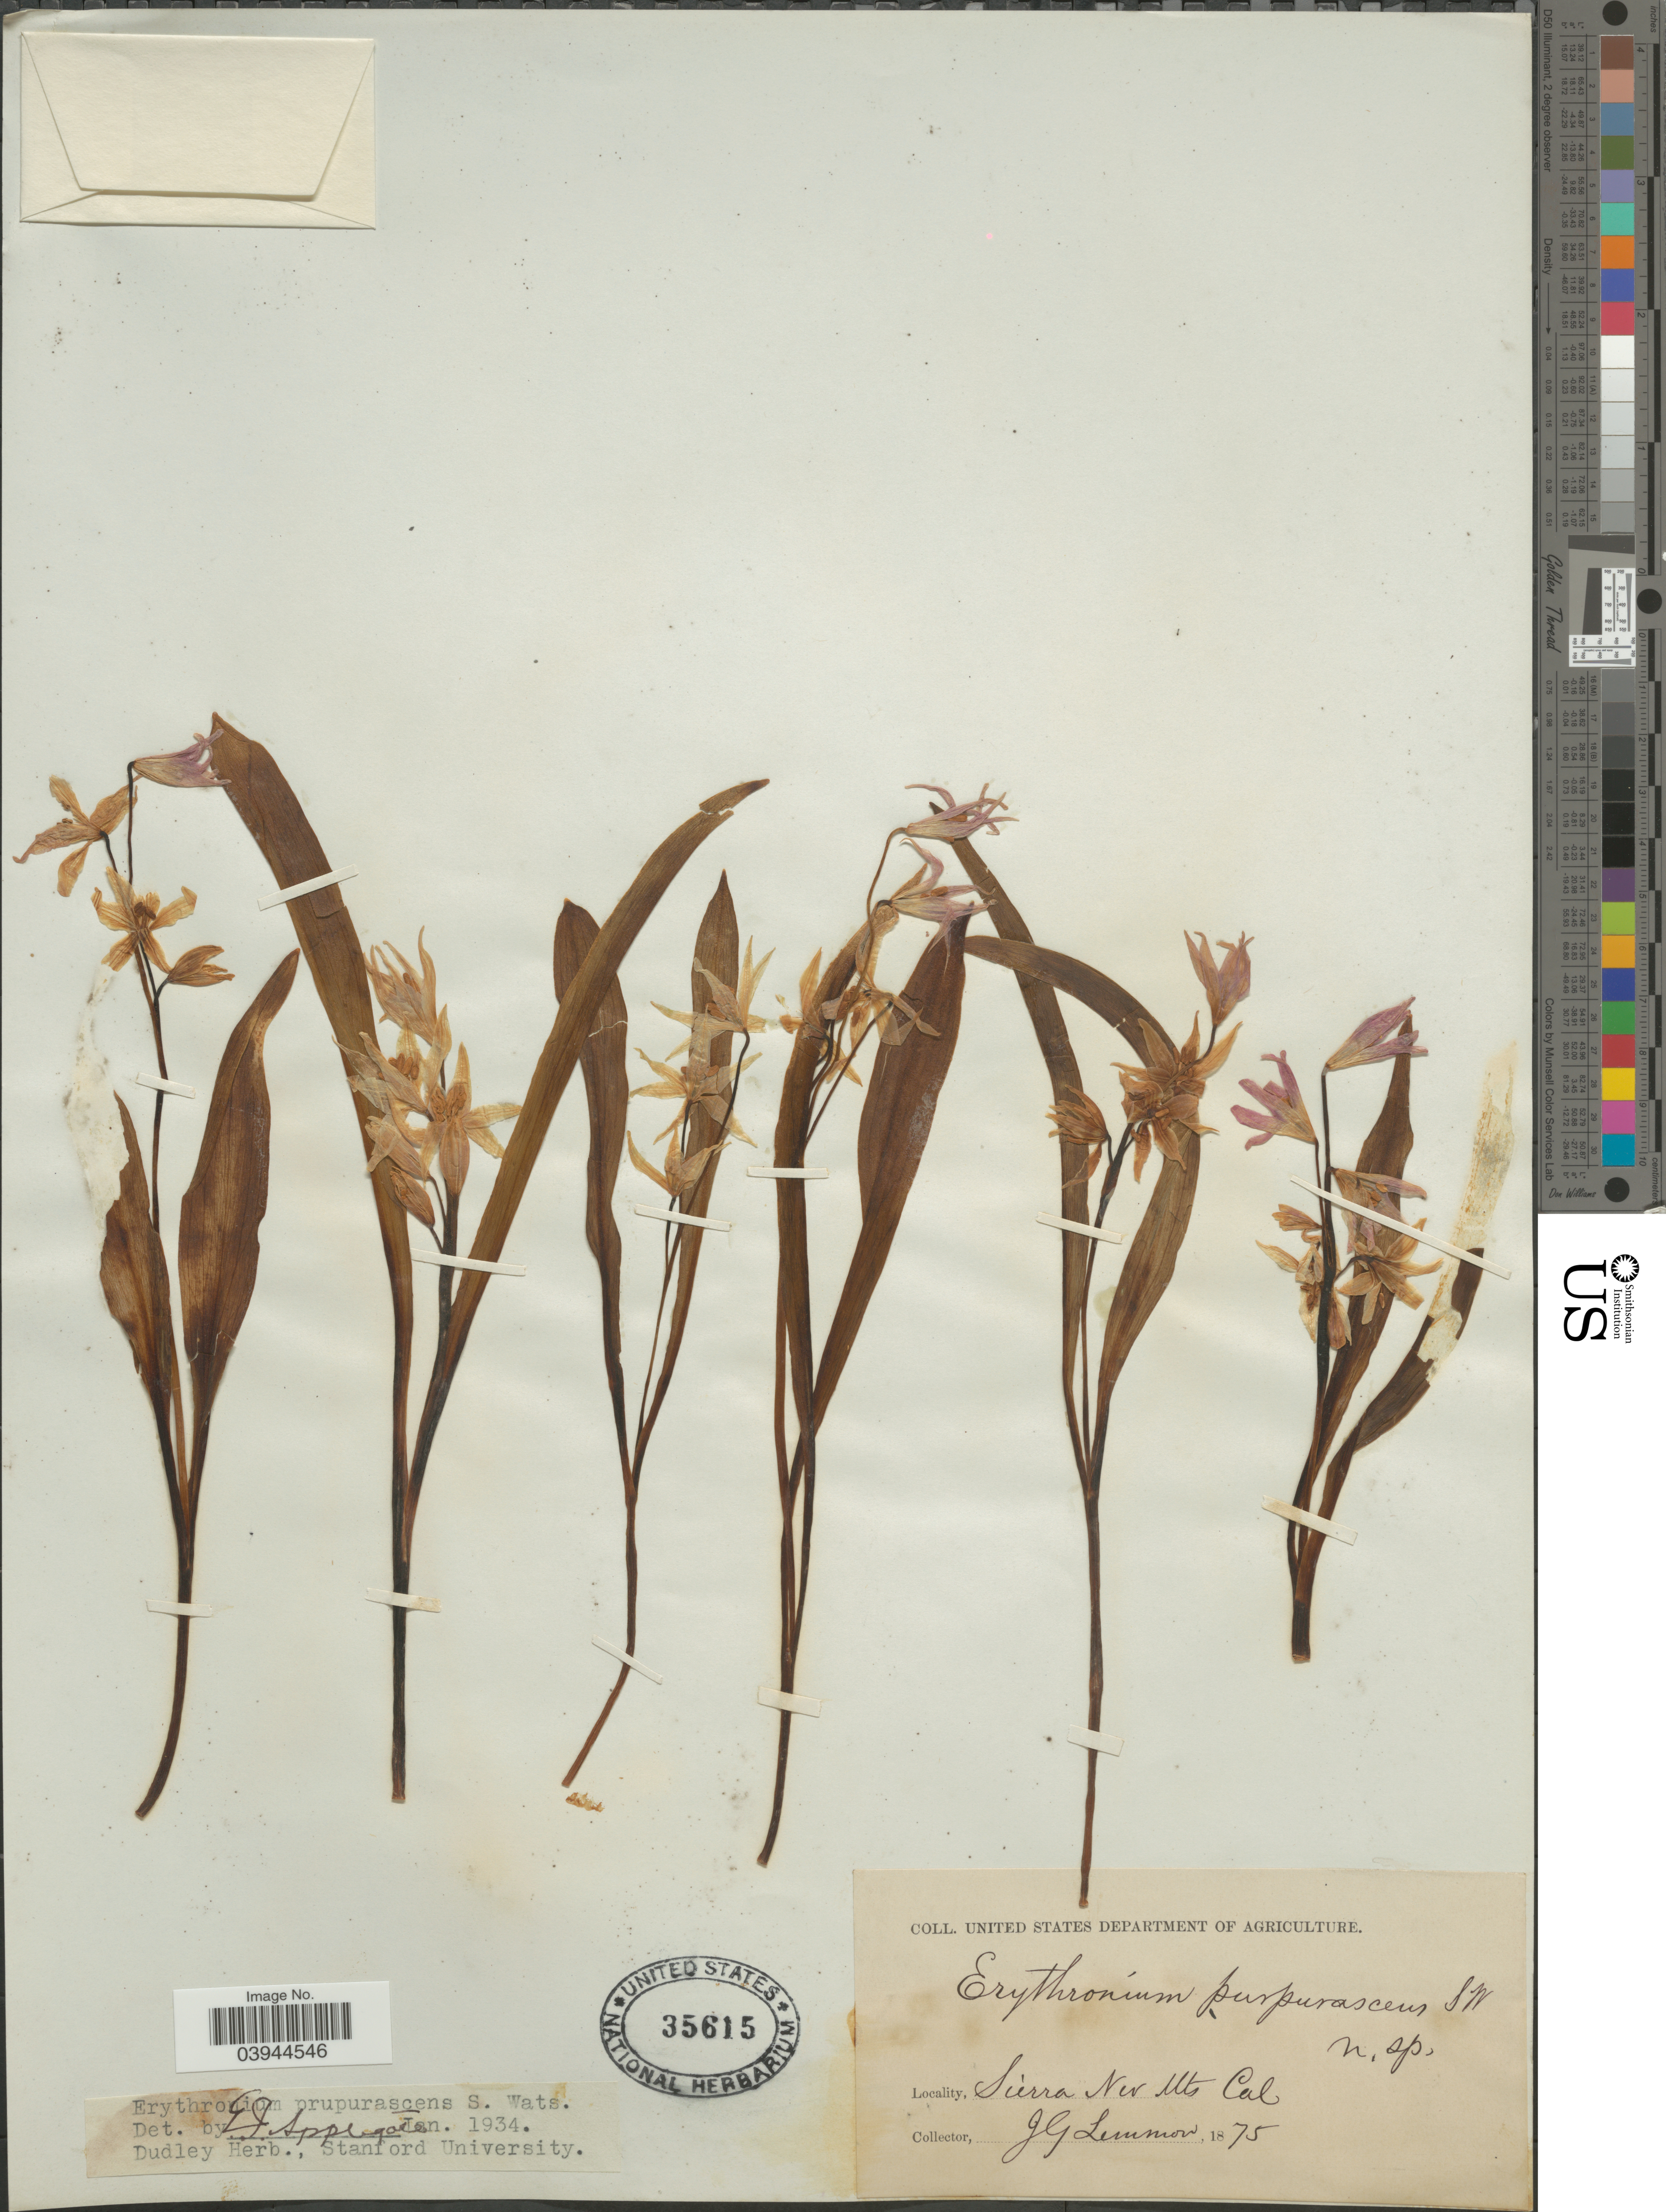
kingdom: Plantae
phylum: Tracheophyta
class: Liliopsida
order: Liliales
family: Liliaceae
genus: Erythronium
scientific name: Erythronium purpurascens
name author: S. Watson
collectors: J. Lemmon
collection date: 1875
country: United States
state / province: California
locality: Sierra Nev. Mts.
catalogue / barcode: US 35615